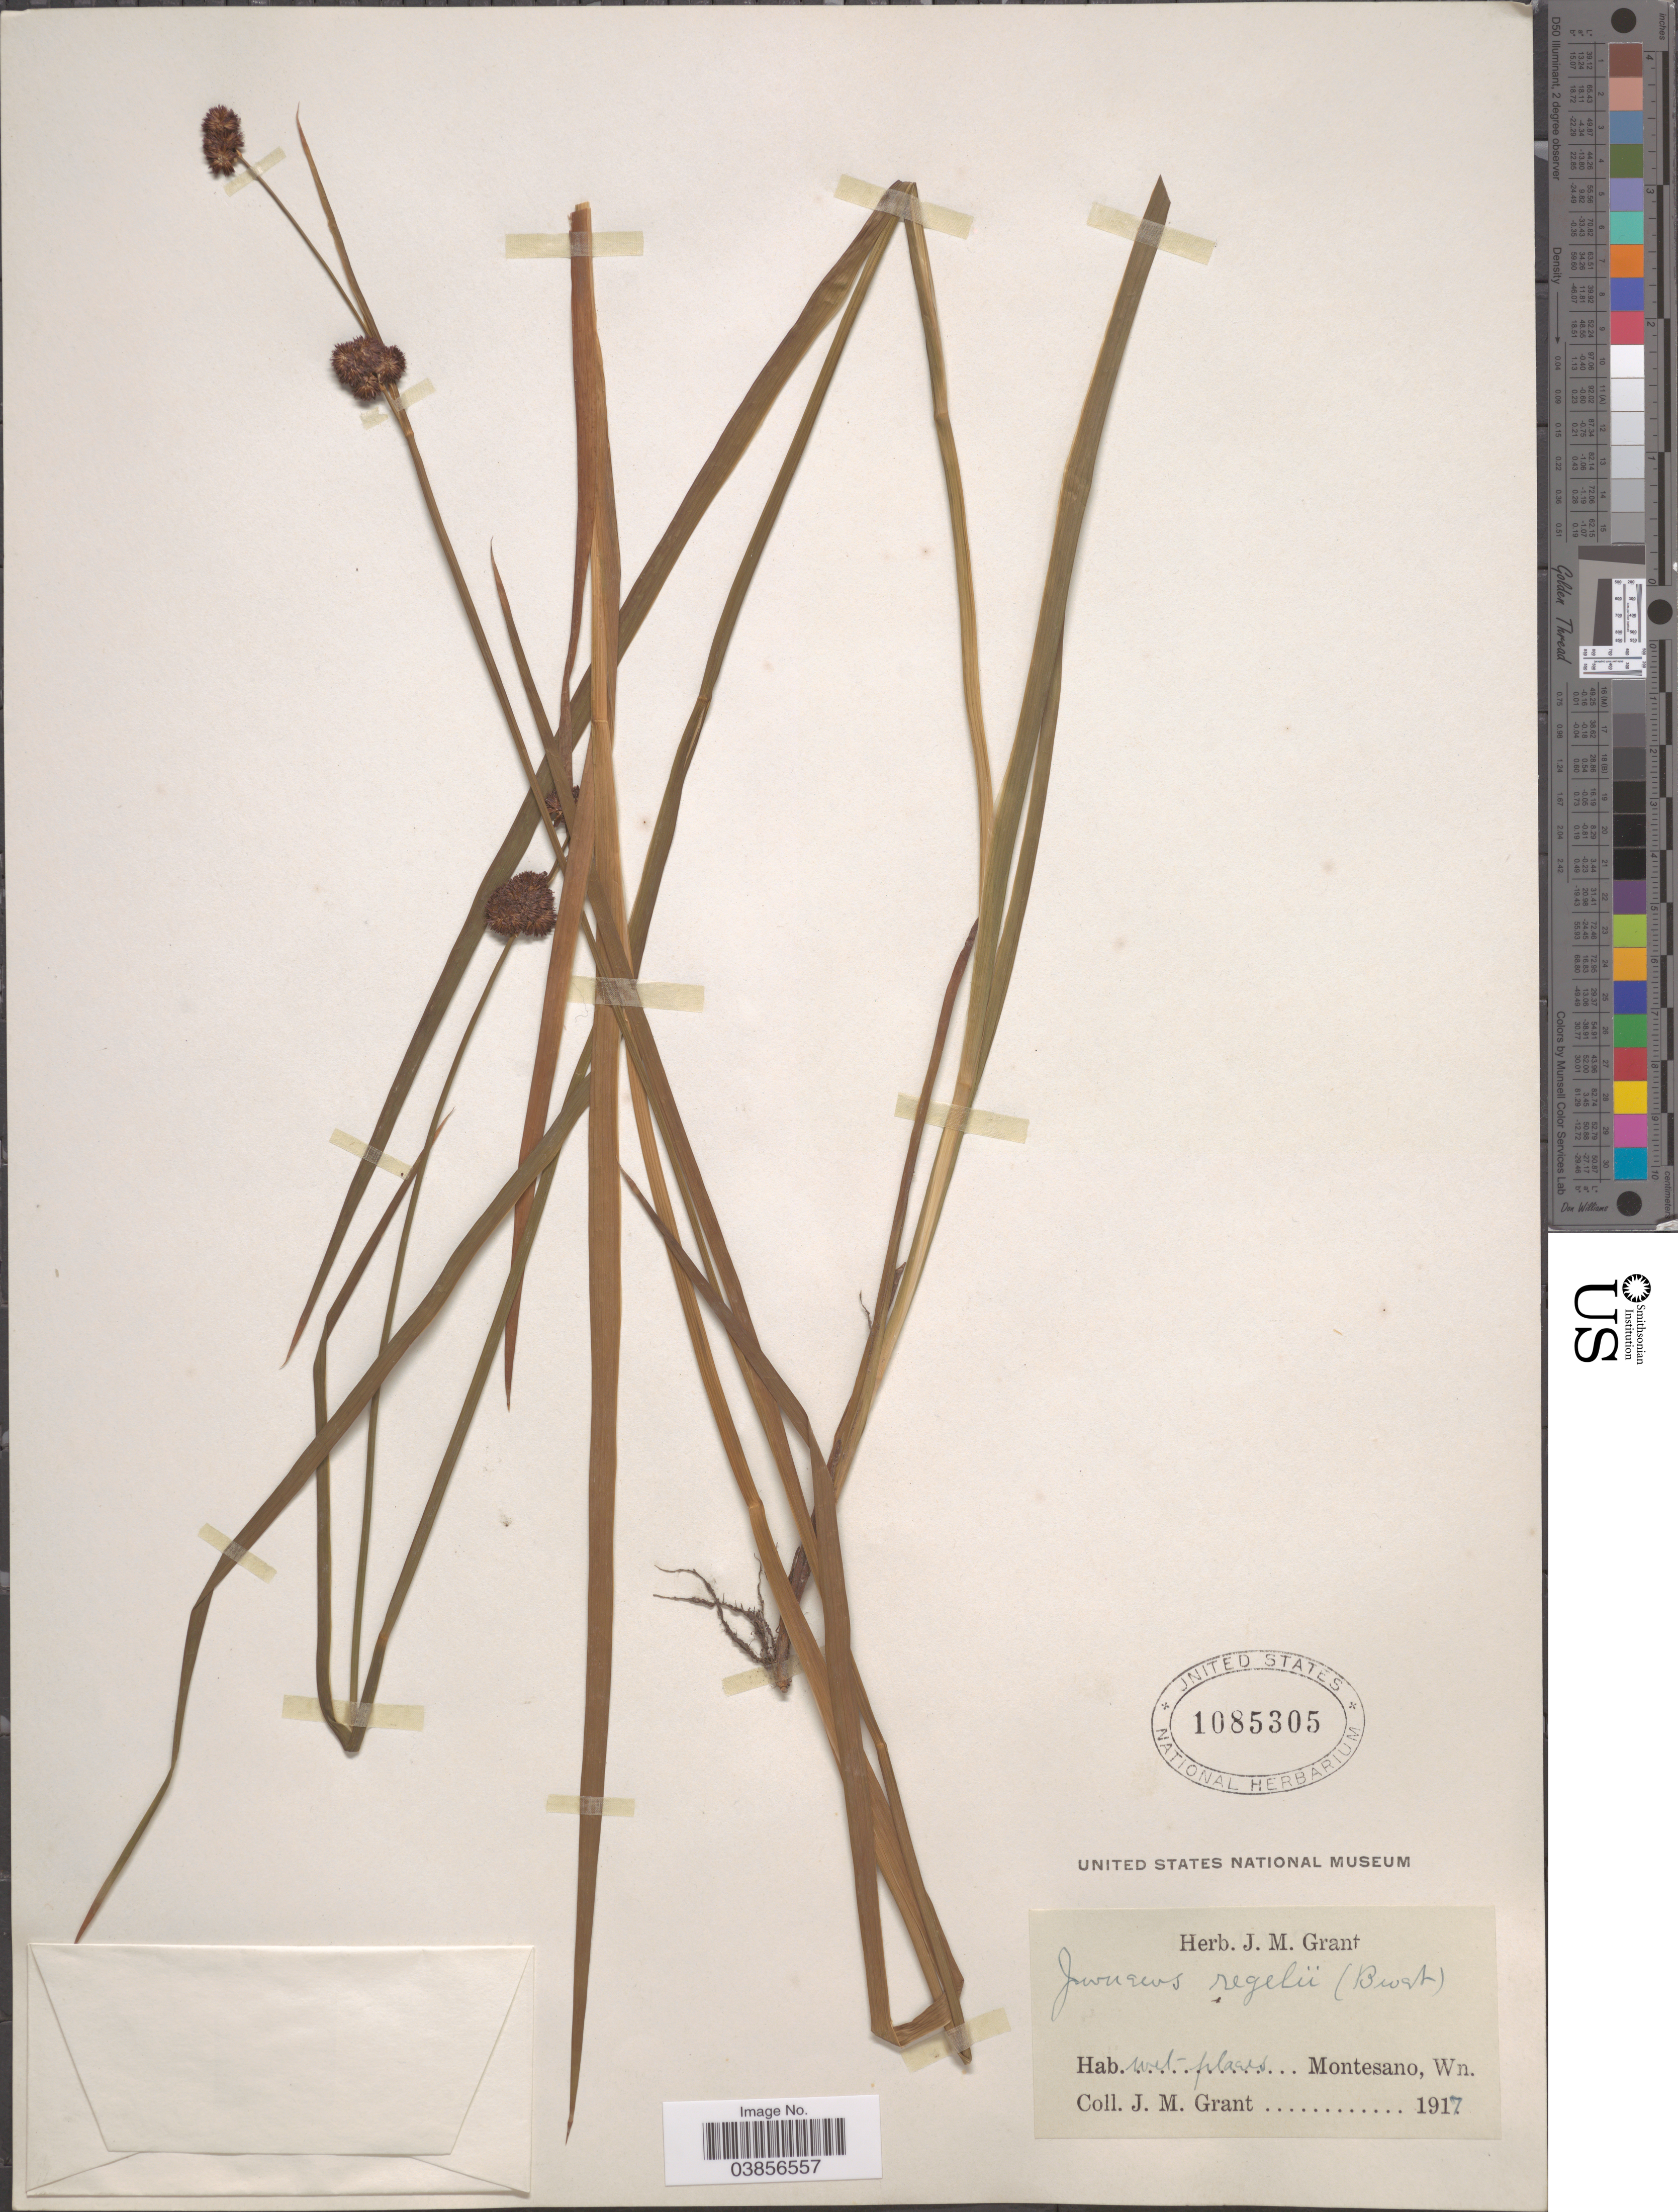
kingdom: Plantae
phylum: Tracheophyta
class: Liliopsida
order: Poales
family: Juncaceae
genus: Juncus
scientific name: Juncus regelii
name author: Buchenau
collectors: J. M. Grant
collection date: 1917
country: United States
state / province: Wisconsin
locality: Montesano.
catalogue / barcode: US 1085305